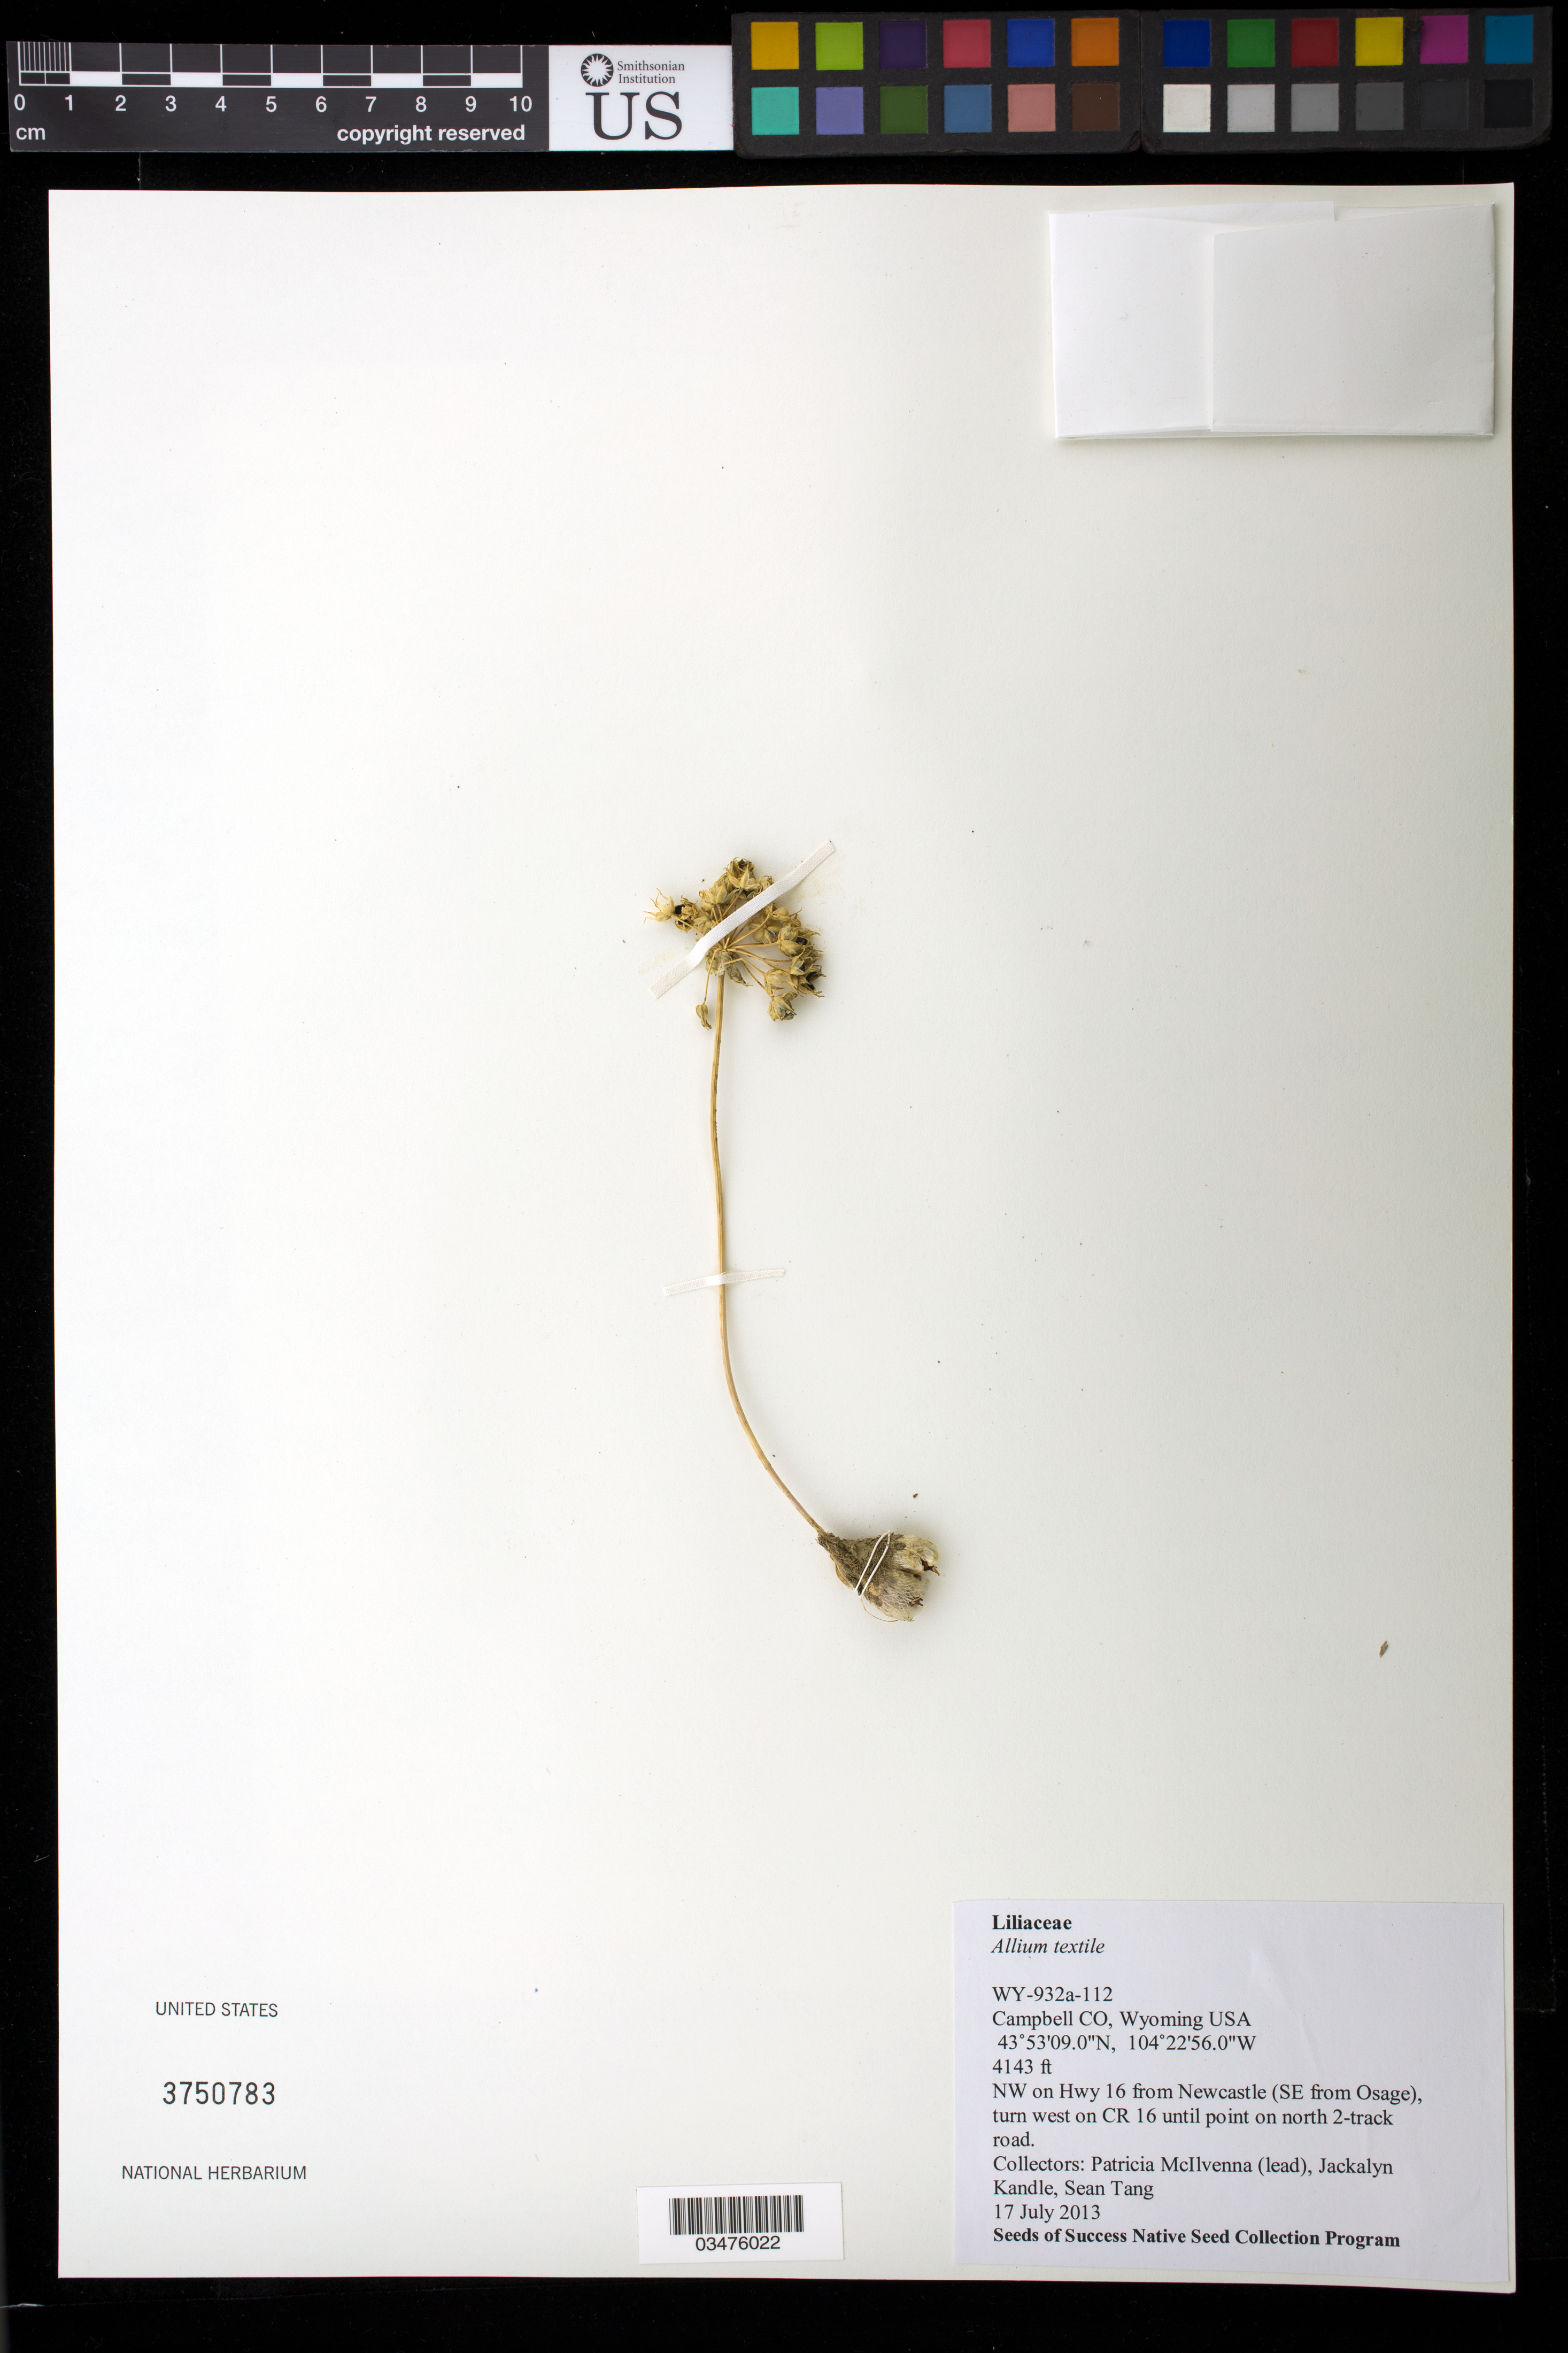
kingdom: Plantae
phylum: Tracheophyta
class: Liliopsida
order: Asparagales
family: Amaryllidaceae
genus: Allium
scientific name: Allium textile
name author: A. Nelson & J.F. Macbr.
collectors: P. McIlvenna, J. Kandle & S. Tang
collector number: WY932A-112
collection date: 2013-07-17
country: United States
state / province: Wyoming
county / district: Campbell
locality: NW on Hwy 16 from Newcastle (SE from Osage), turn west on CR 16 until point on north 2-track road.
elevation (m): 1263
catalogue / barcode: US 3750783